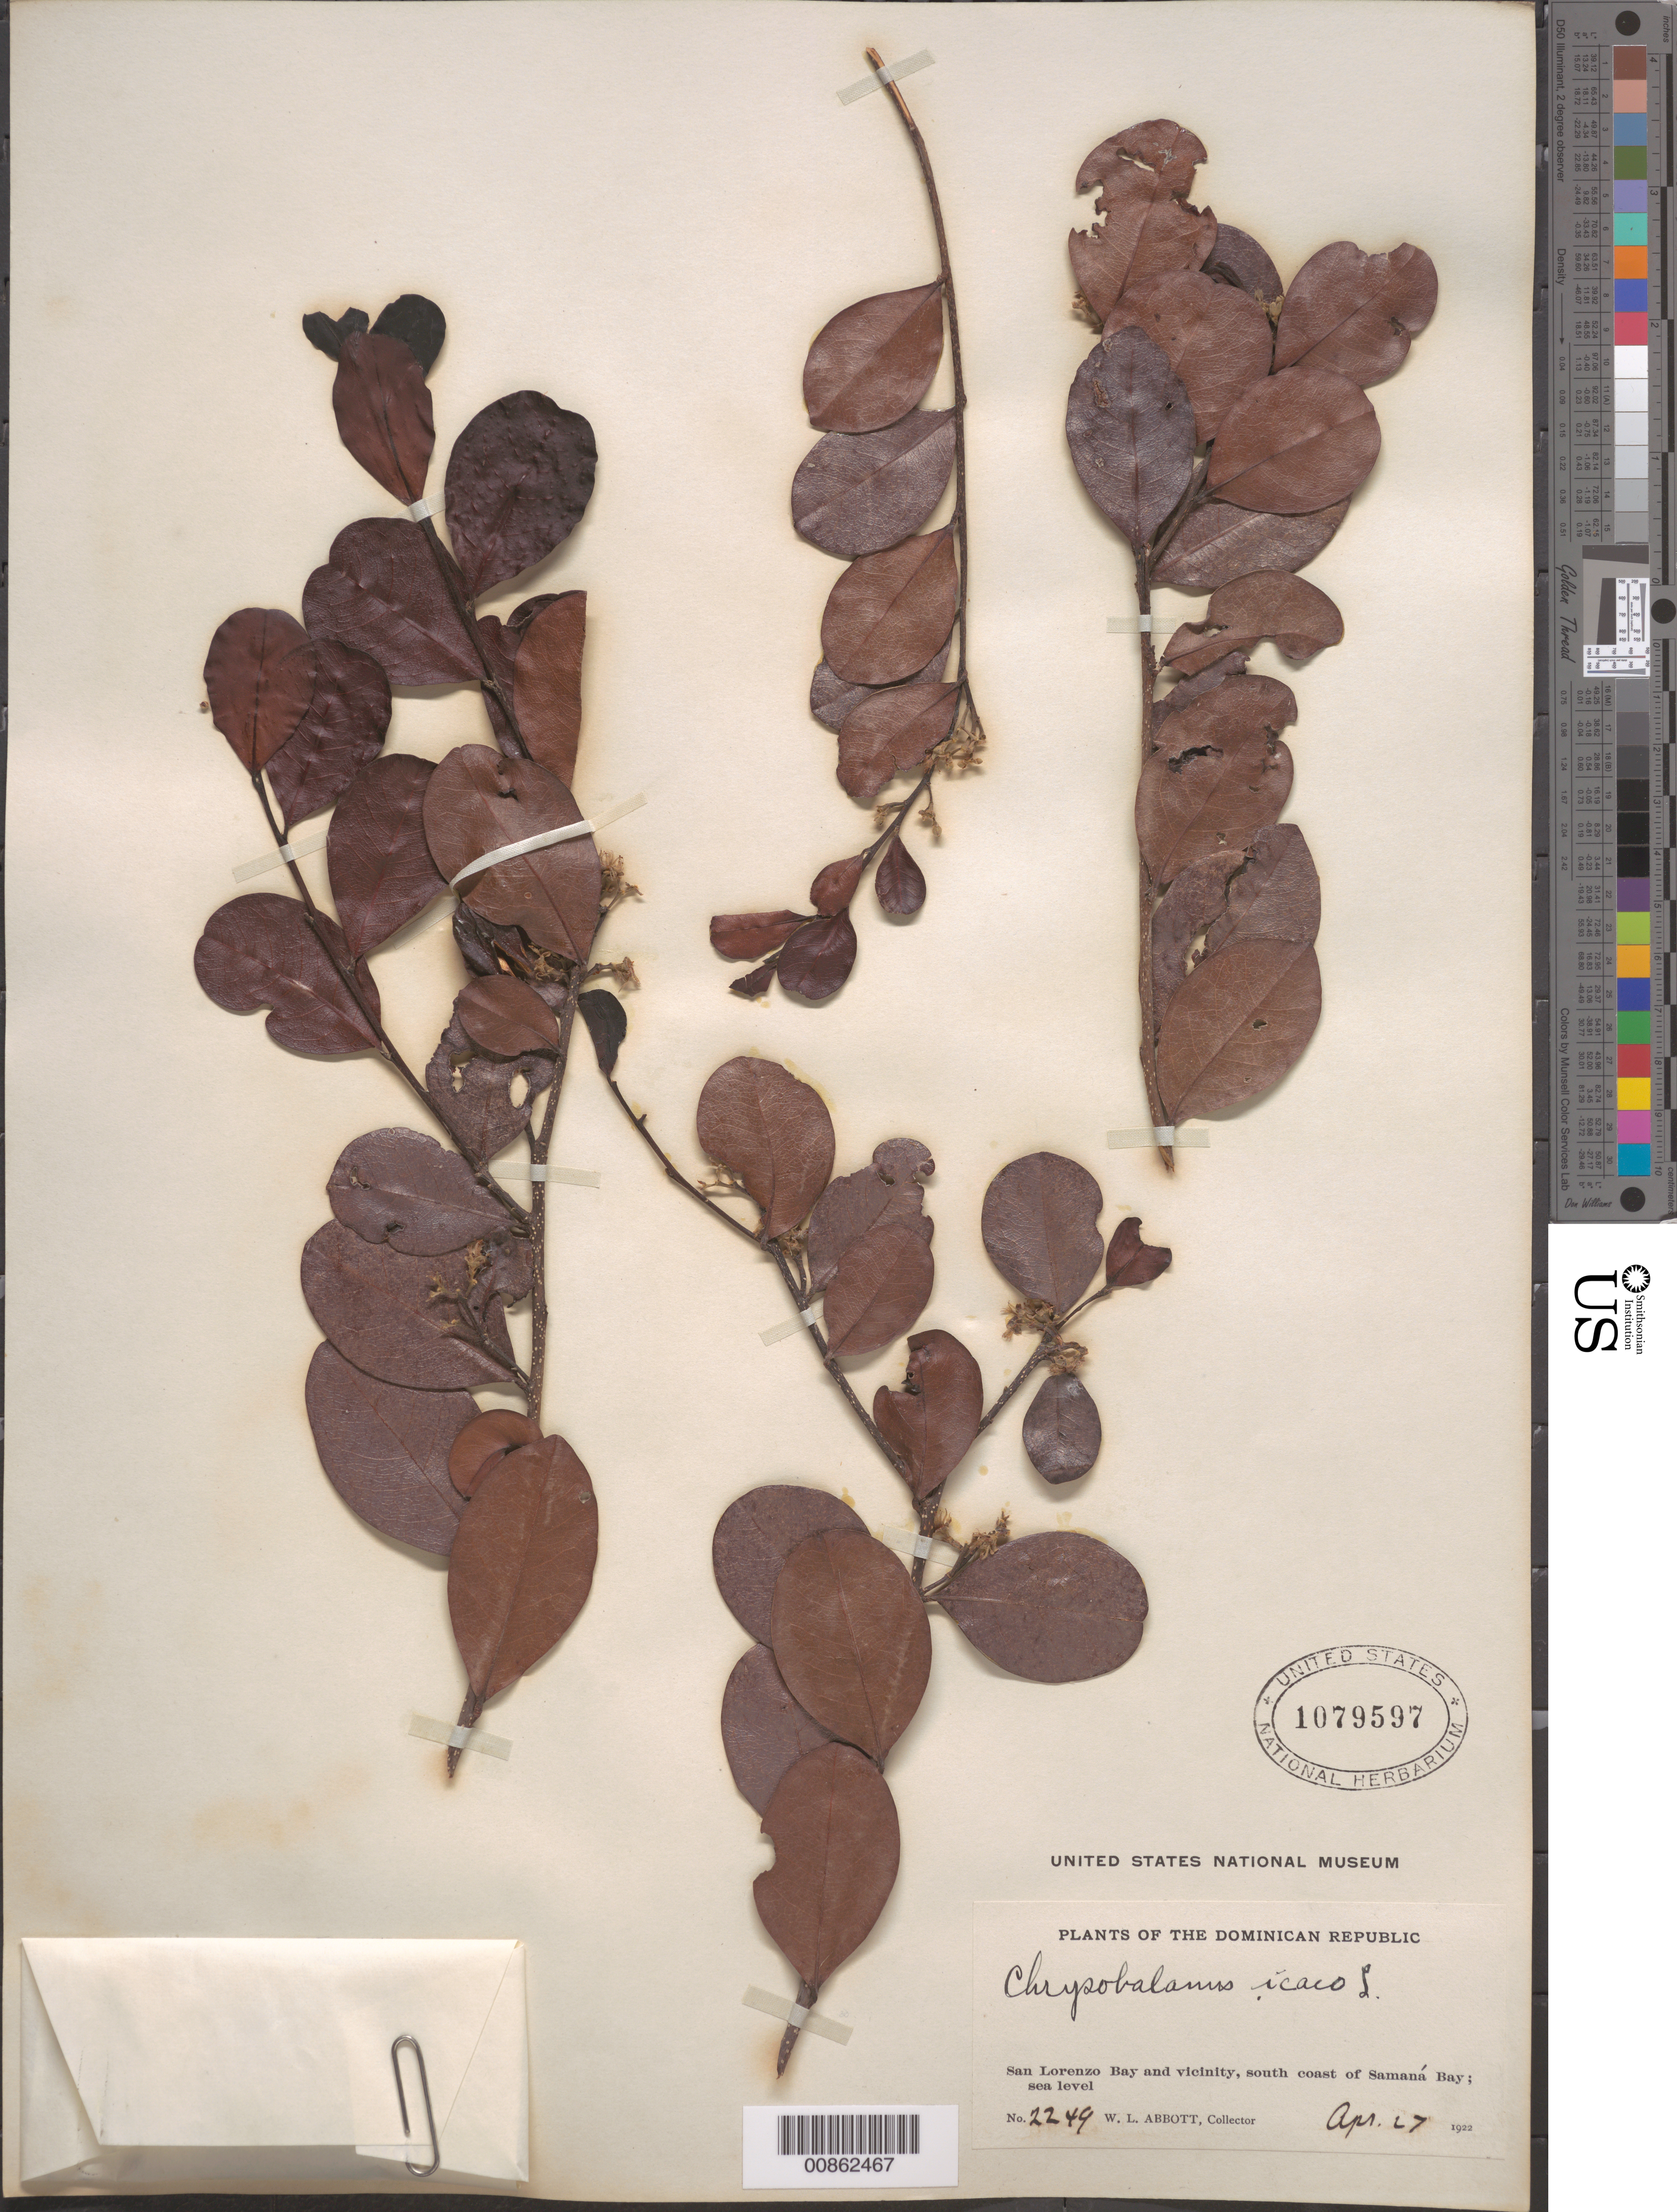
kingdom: Plantae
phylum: Tracheophyta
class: Magnoliopsida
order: Malpighiales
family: Chrysobalanaceae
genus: Chrysobalanus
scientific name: Chrysobalanus icaco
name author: L.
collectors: W. L. Abbott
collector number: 2249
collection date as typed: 27 Apr 1922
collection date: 1922-04-27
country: Dominican Republic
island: Hispaniola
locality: San Lorenzo Bay and vicinity, south coast of Samaná Bay.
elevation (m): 0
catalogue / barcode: US 1079597